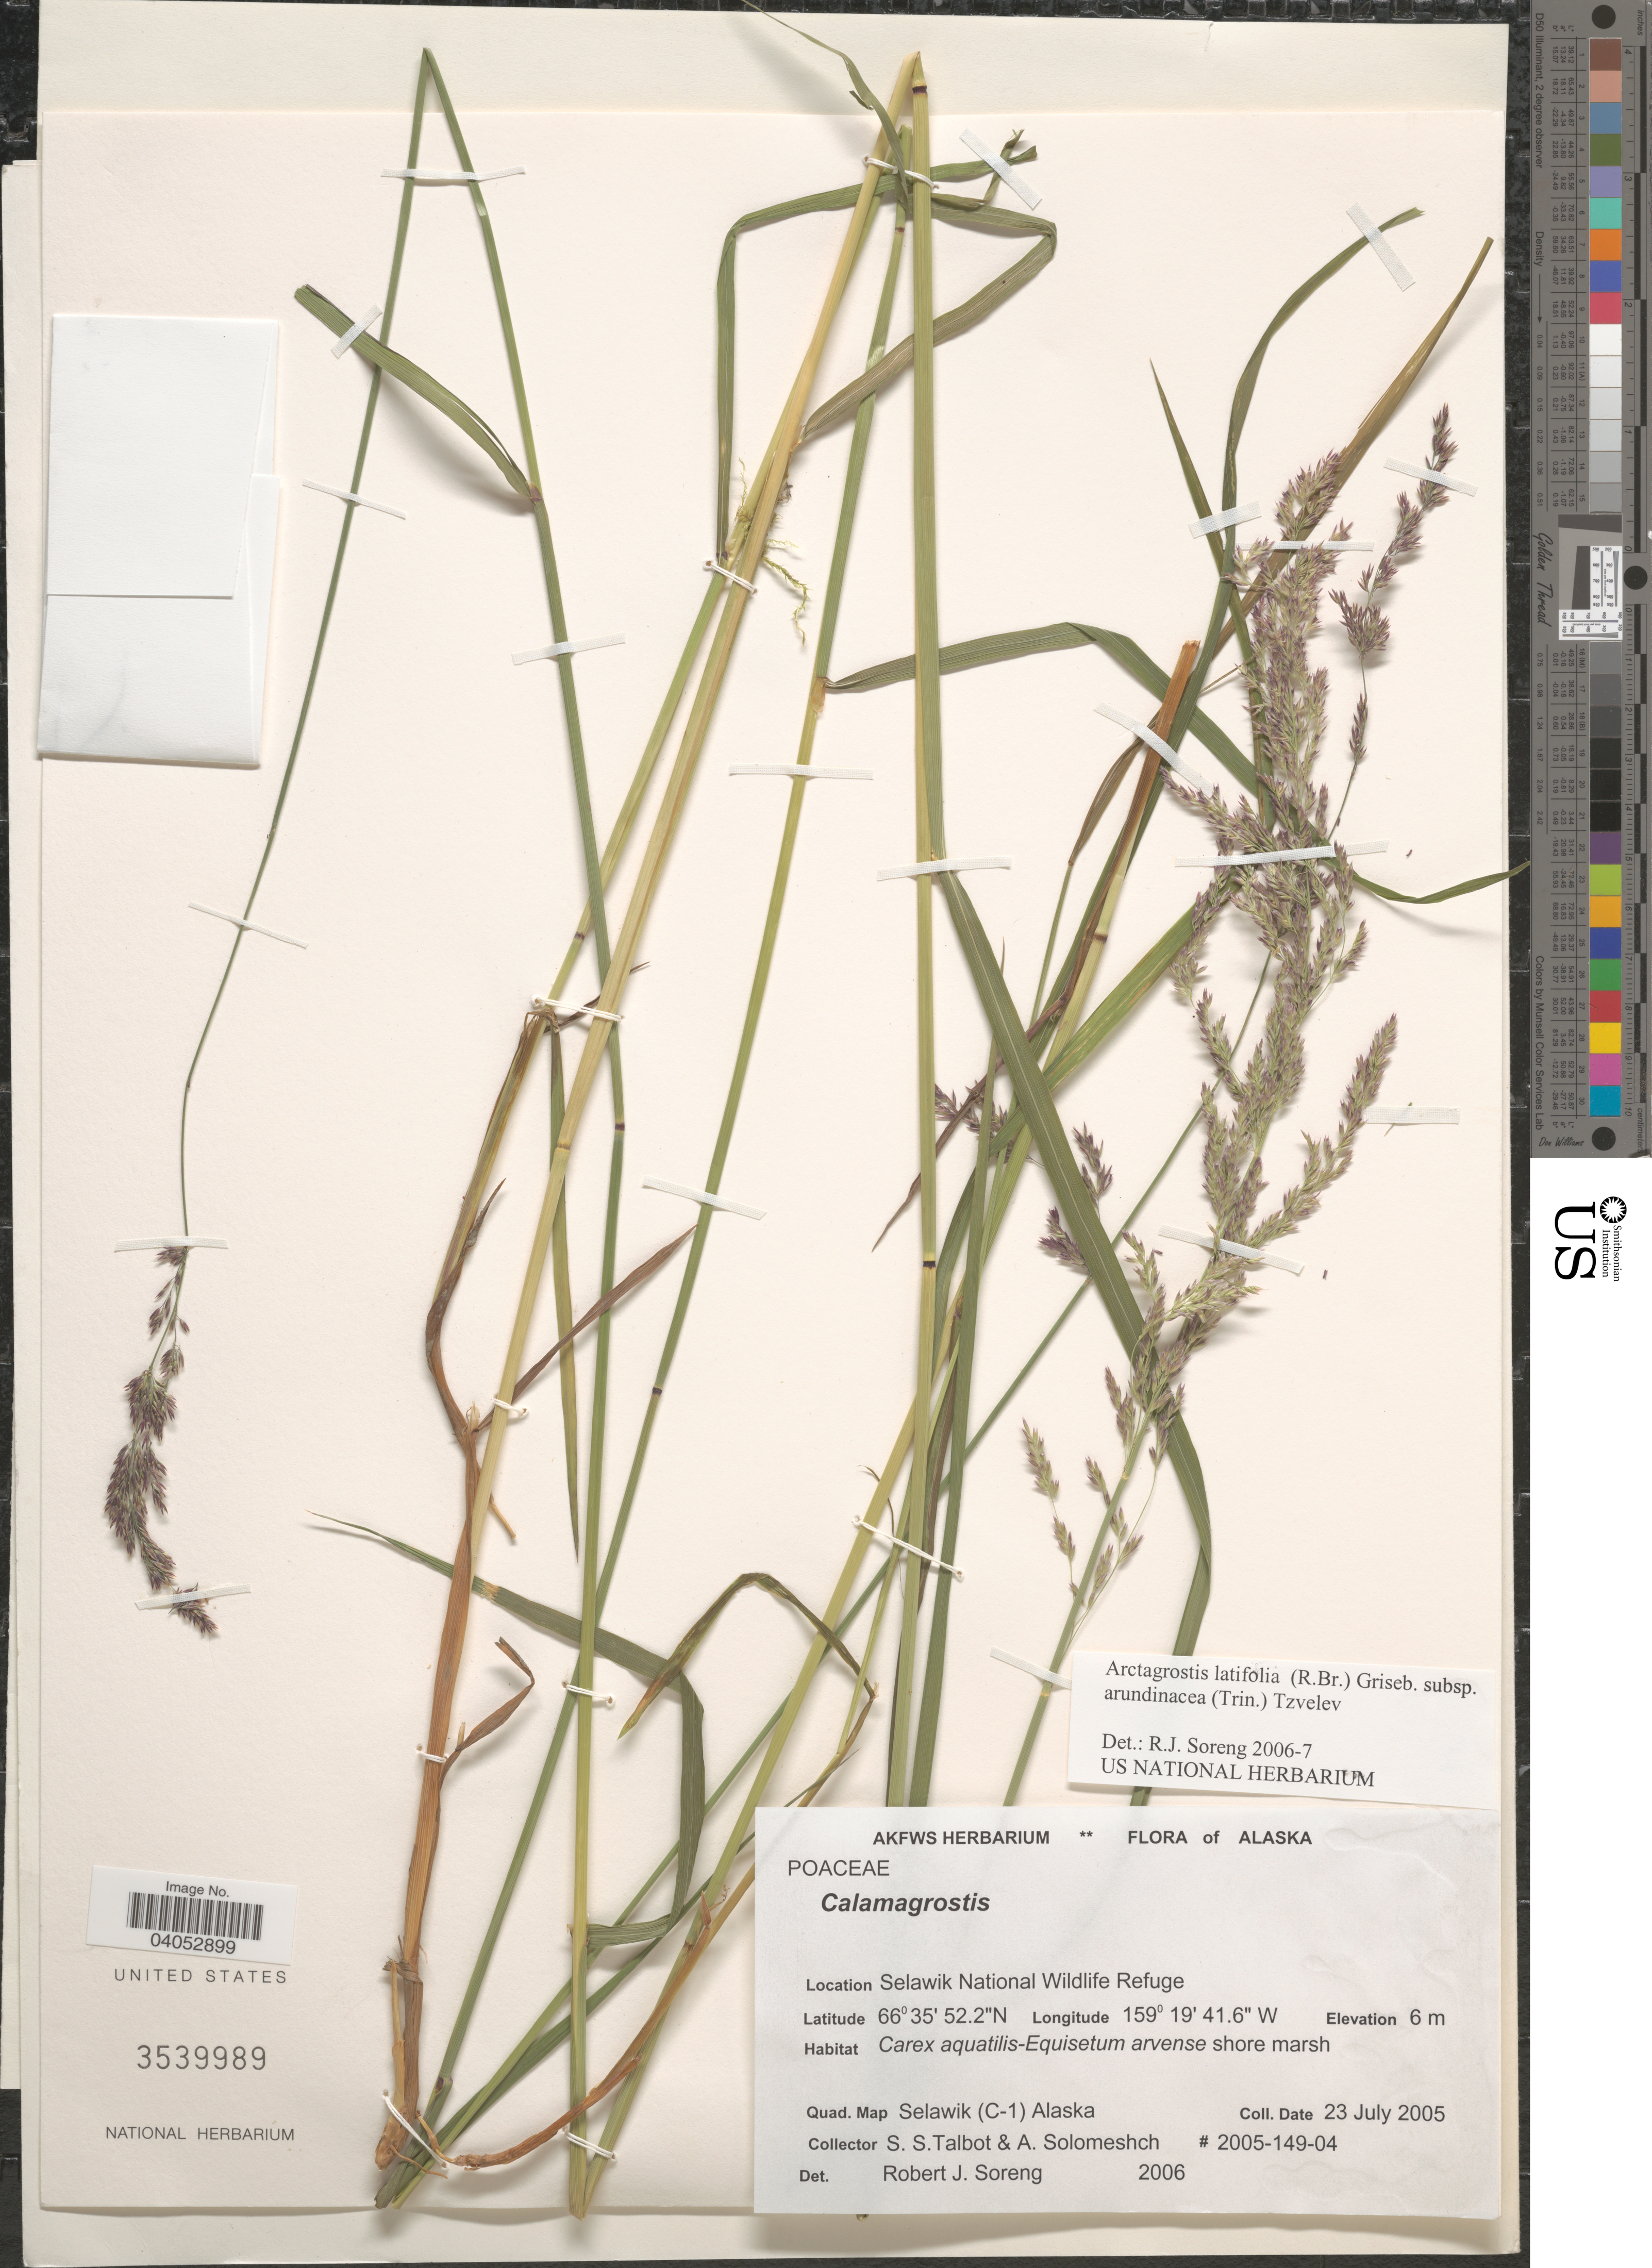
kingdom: Plantae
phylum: Tracheophyta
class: Liliopsida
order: Poales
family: Poaceae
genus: Arctagrostis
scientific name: Arctagrostis latifolia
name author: (R. Br.) Griseb.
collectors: S. S. Talbot & A. Solomeshch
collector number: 2005-149-04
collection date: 2005-07-23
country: United States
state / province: Alaska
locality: Selawik National Wildlife Refuge. Quad. Map Selawik (C-1).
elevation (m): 6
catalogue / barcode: US 3539989